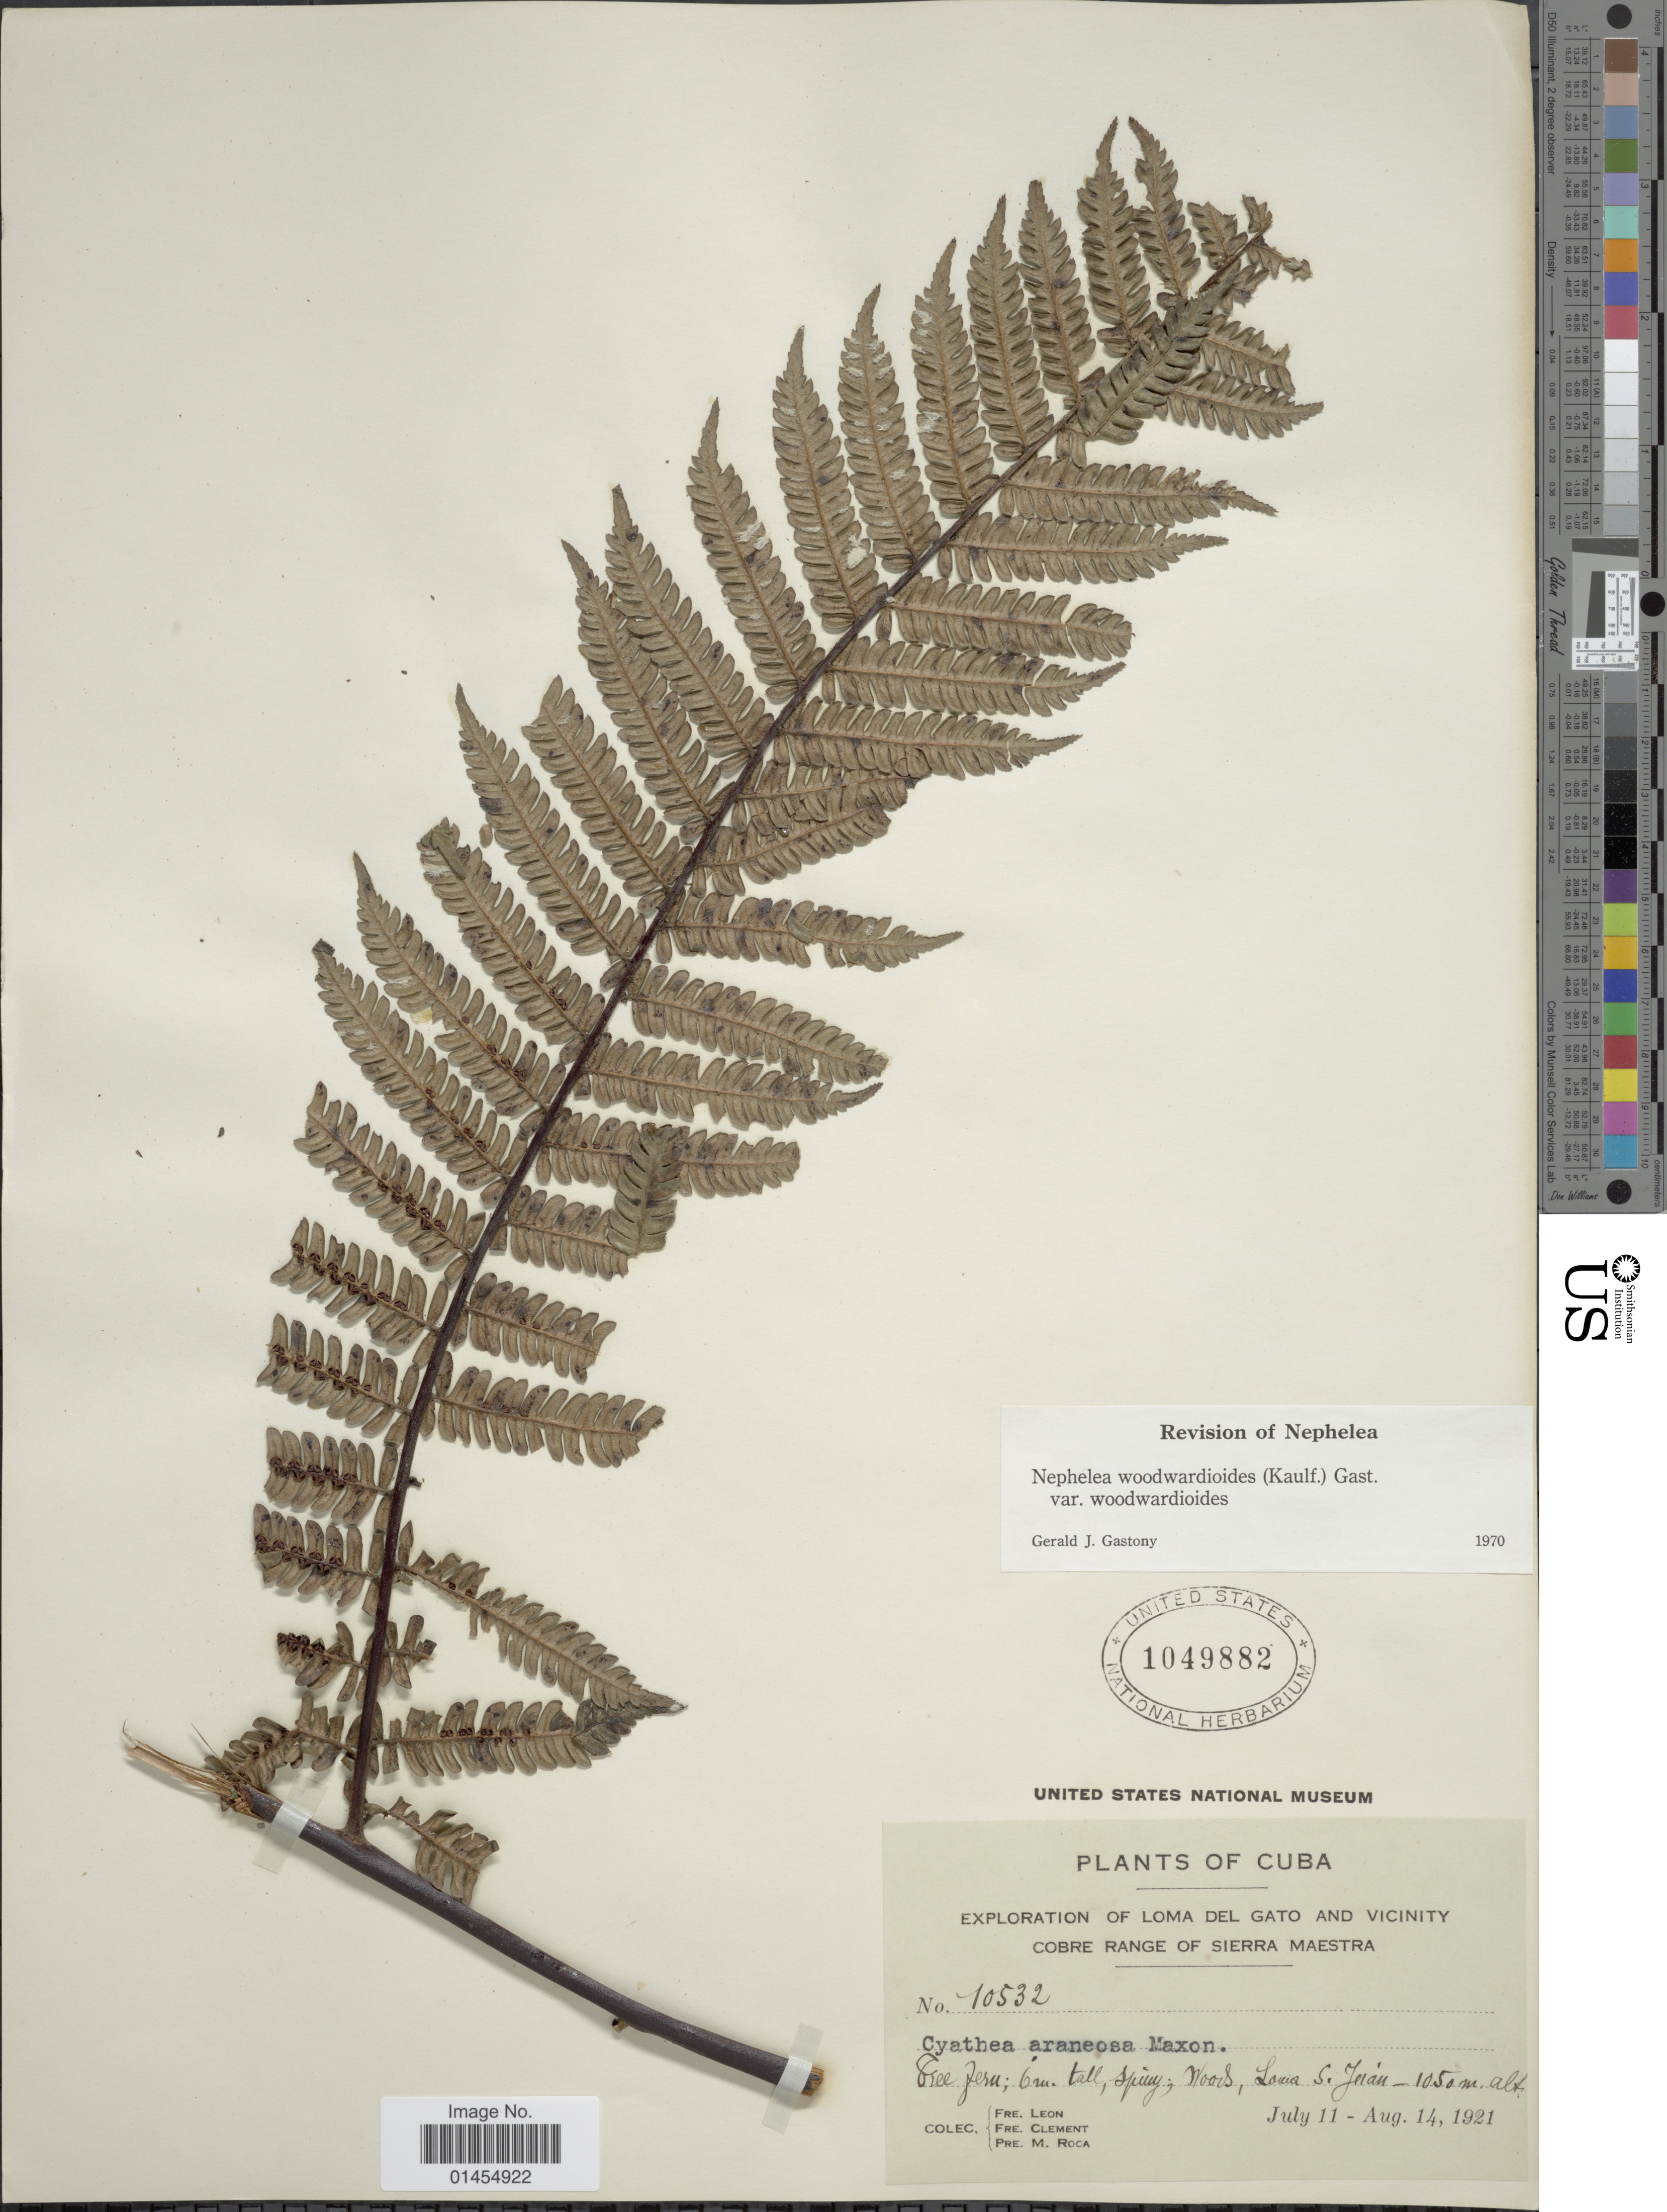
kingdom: Plantae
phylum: Tracheophyta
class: Polypodiopsida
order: Cyatheales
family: Cyatheaceae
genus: Alsophila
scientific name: Alsophila woodwardioides var. woodwardioides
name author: (Kaulf.) D.S. Conant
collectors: Bro. León, B. Clement & P. Roca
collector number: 10532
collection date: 1921-07-11/1921-08-14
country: Cuba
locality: Exploration of Loma del Gato and Vicinity. Cobre Range of Sierra Maestra. Loma S. Juán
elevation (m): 1050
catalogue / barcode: US 1049882